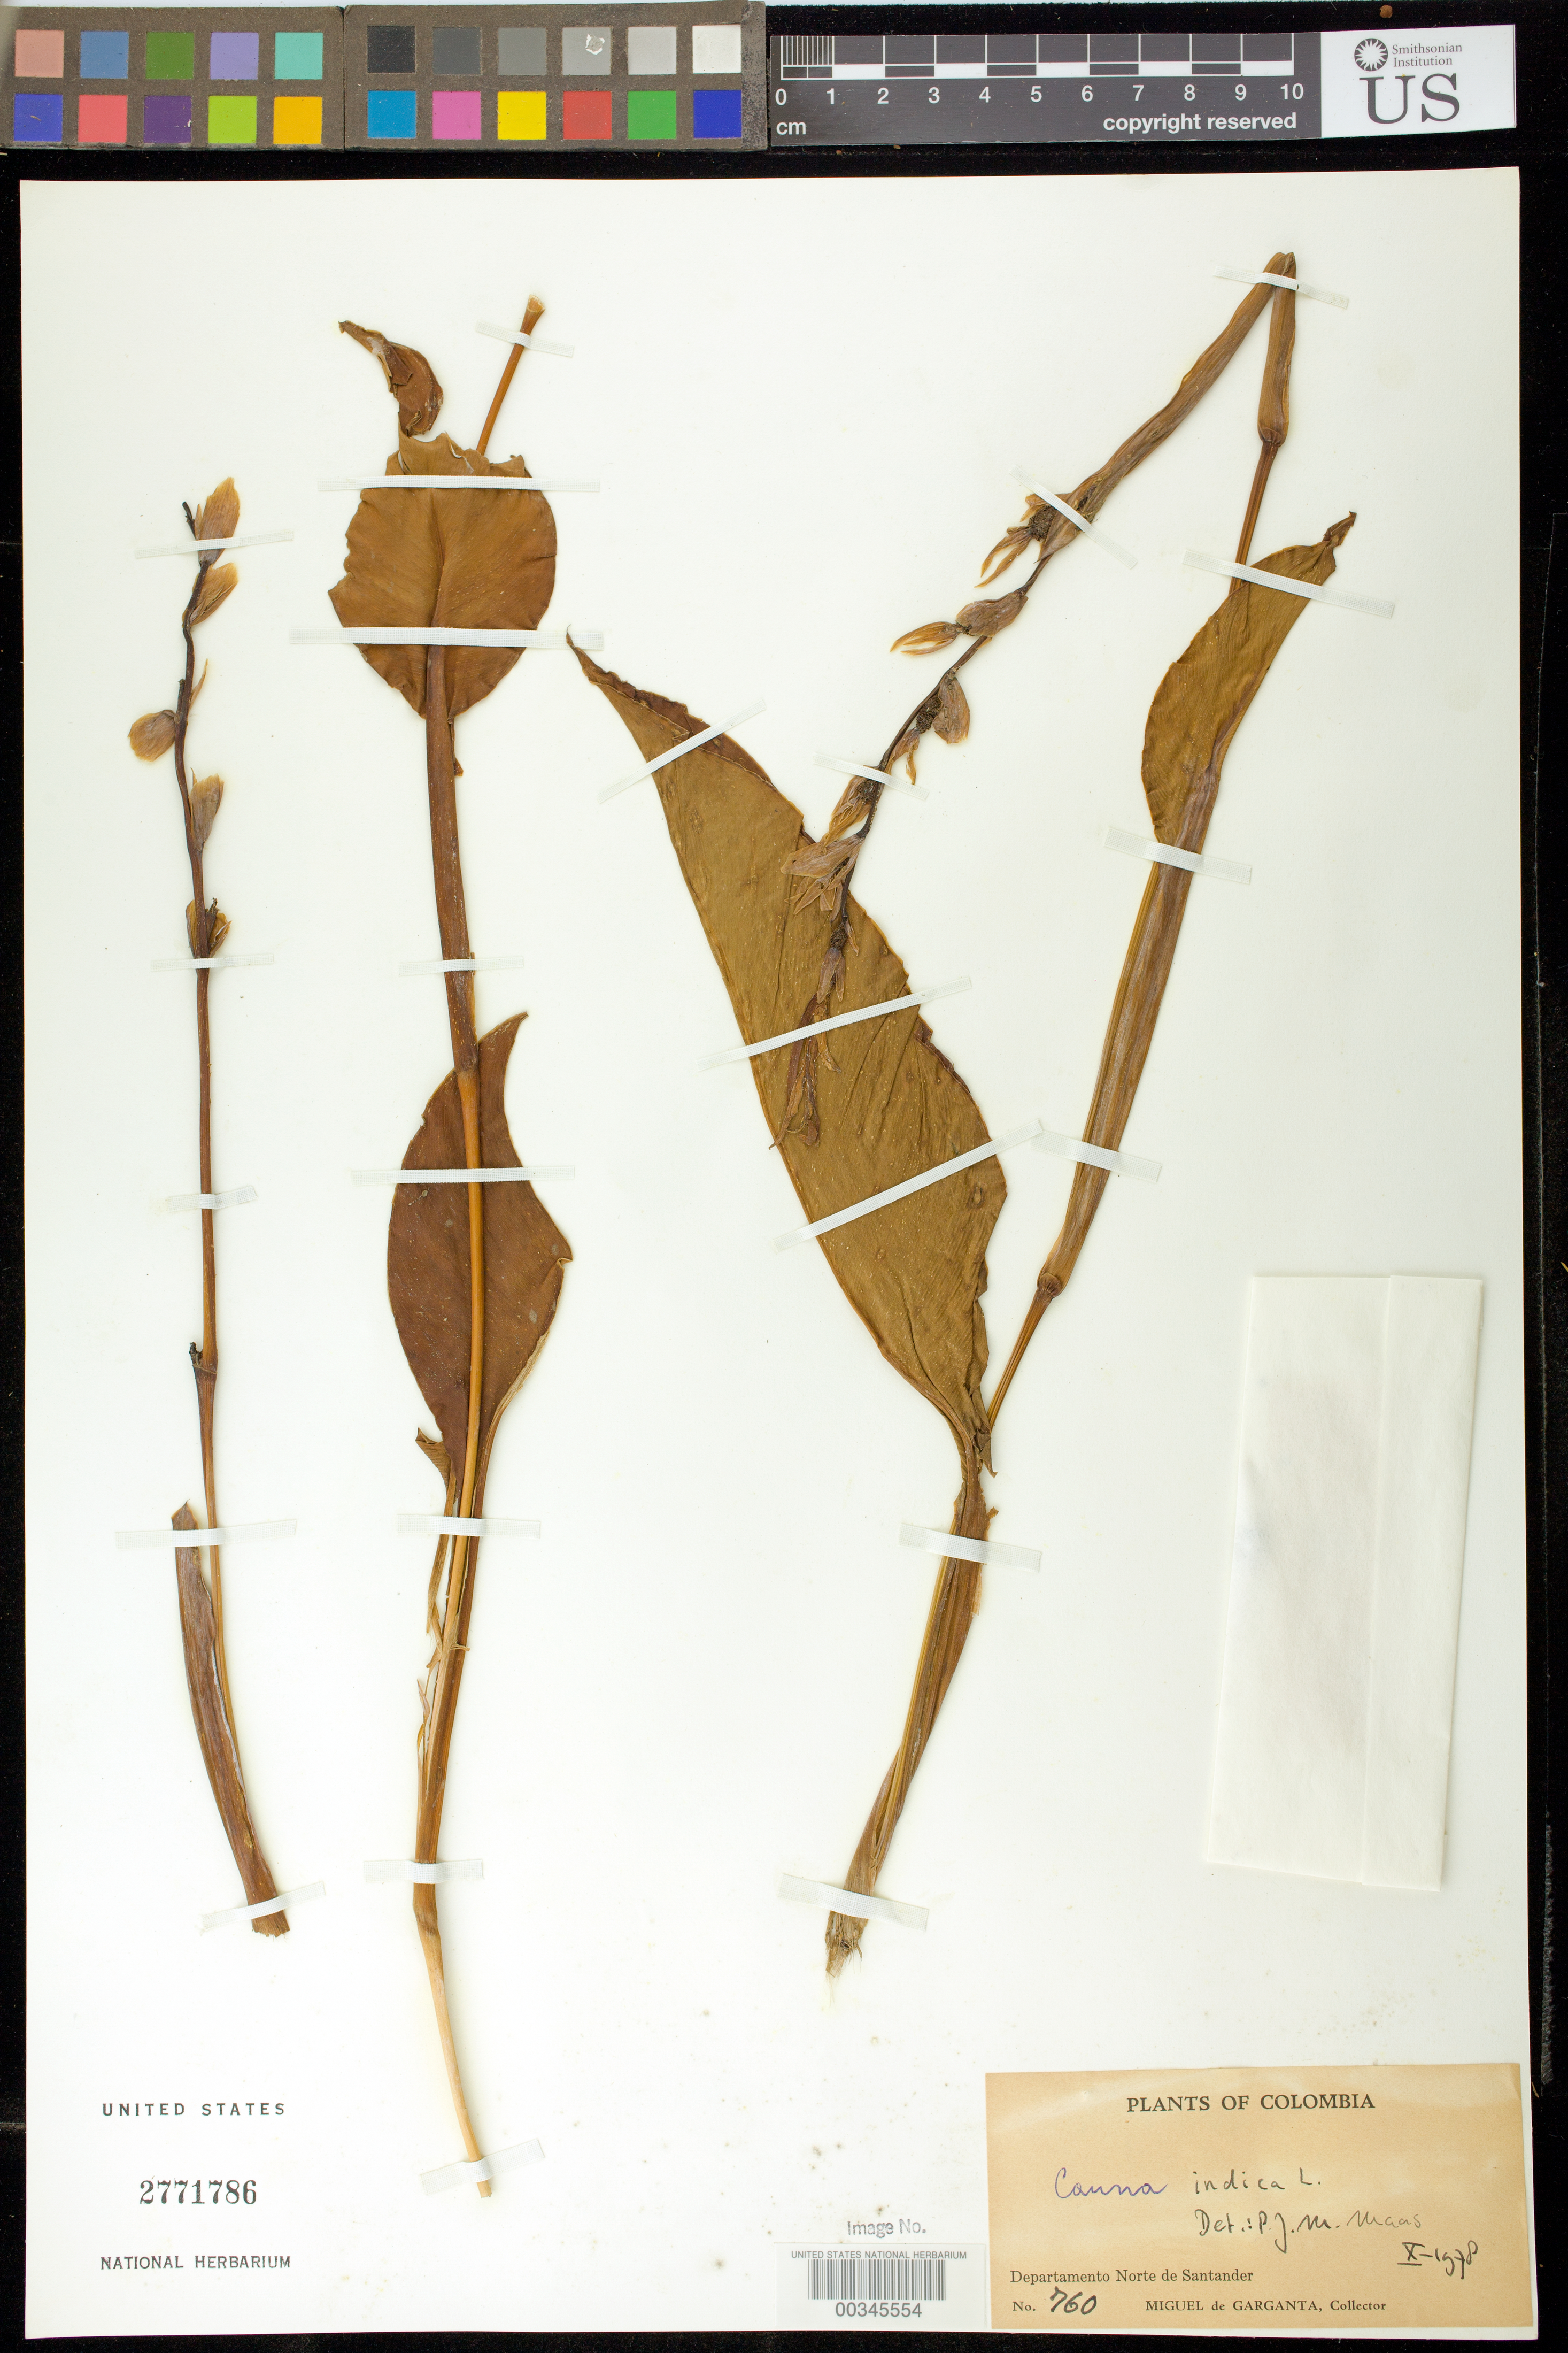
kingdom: Plantae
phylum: Tracheophyta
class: Liliopsida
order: Zingiberales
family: Cannaceae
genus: Canna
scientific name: Canna indica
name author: L.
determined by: Maas, Paul J. M.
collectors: M. Garganta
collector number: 760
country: Colombia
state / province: Norte de Santander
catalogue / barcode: US 2771786